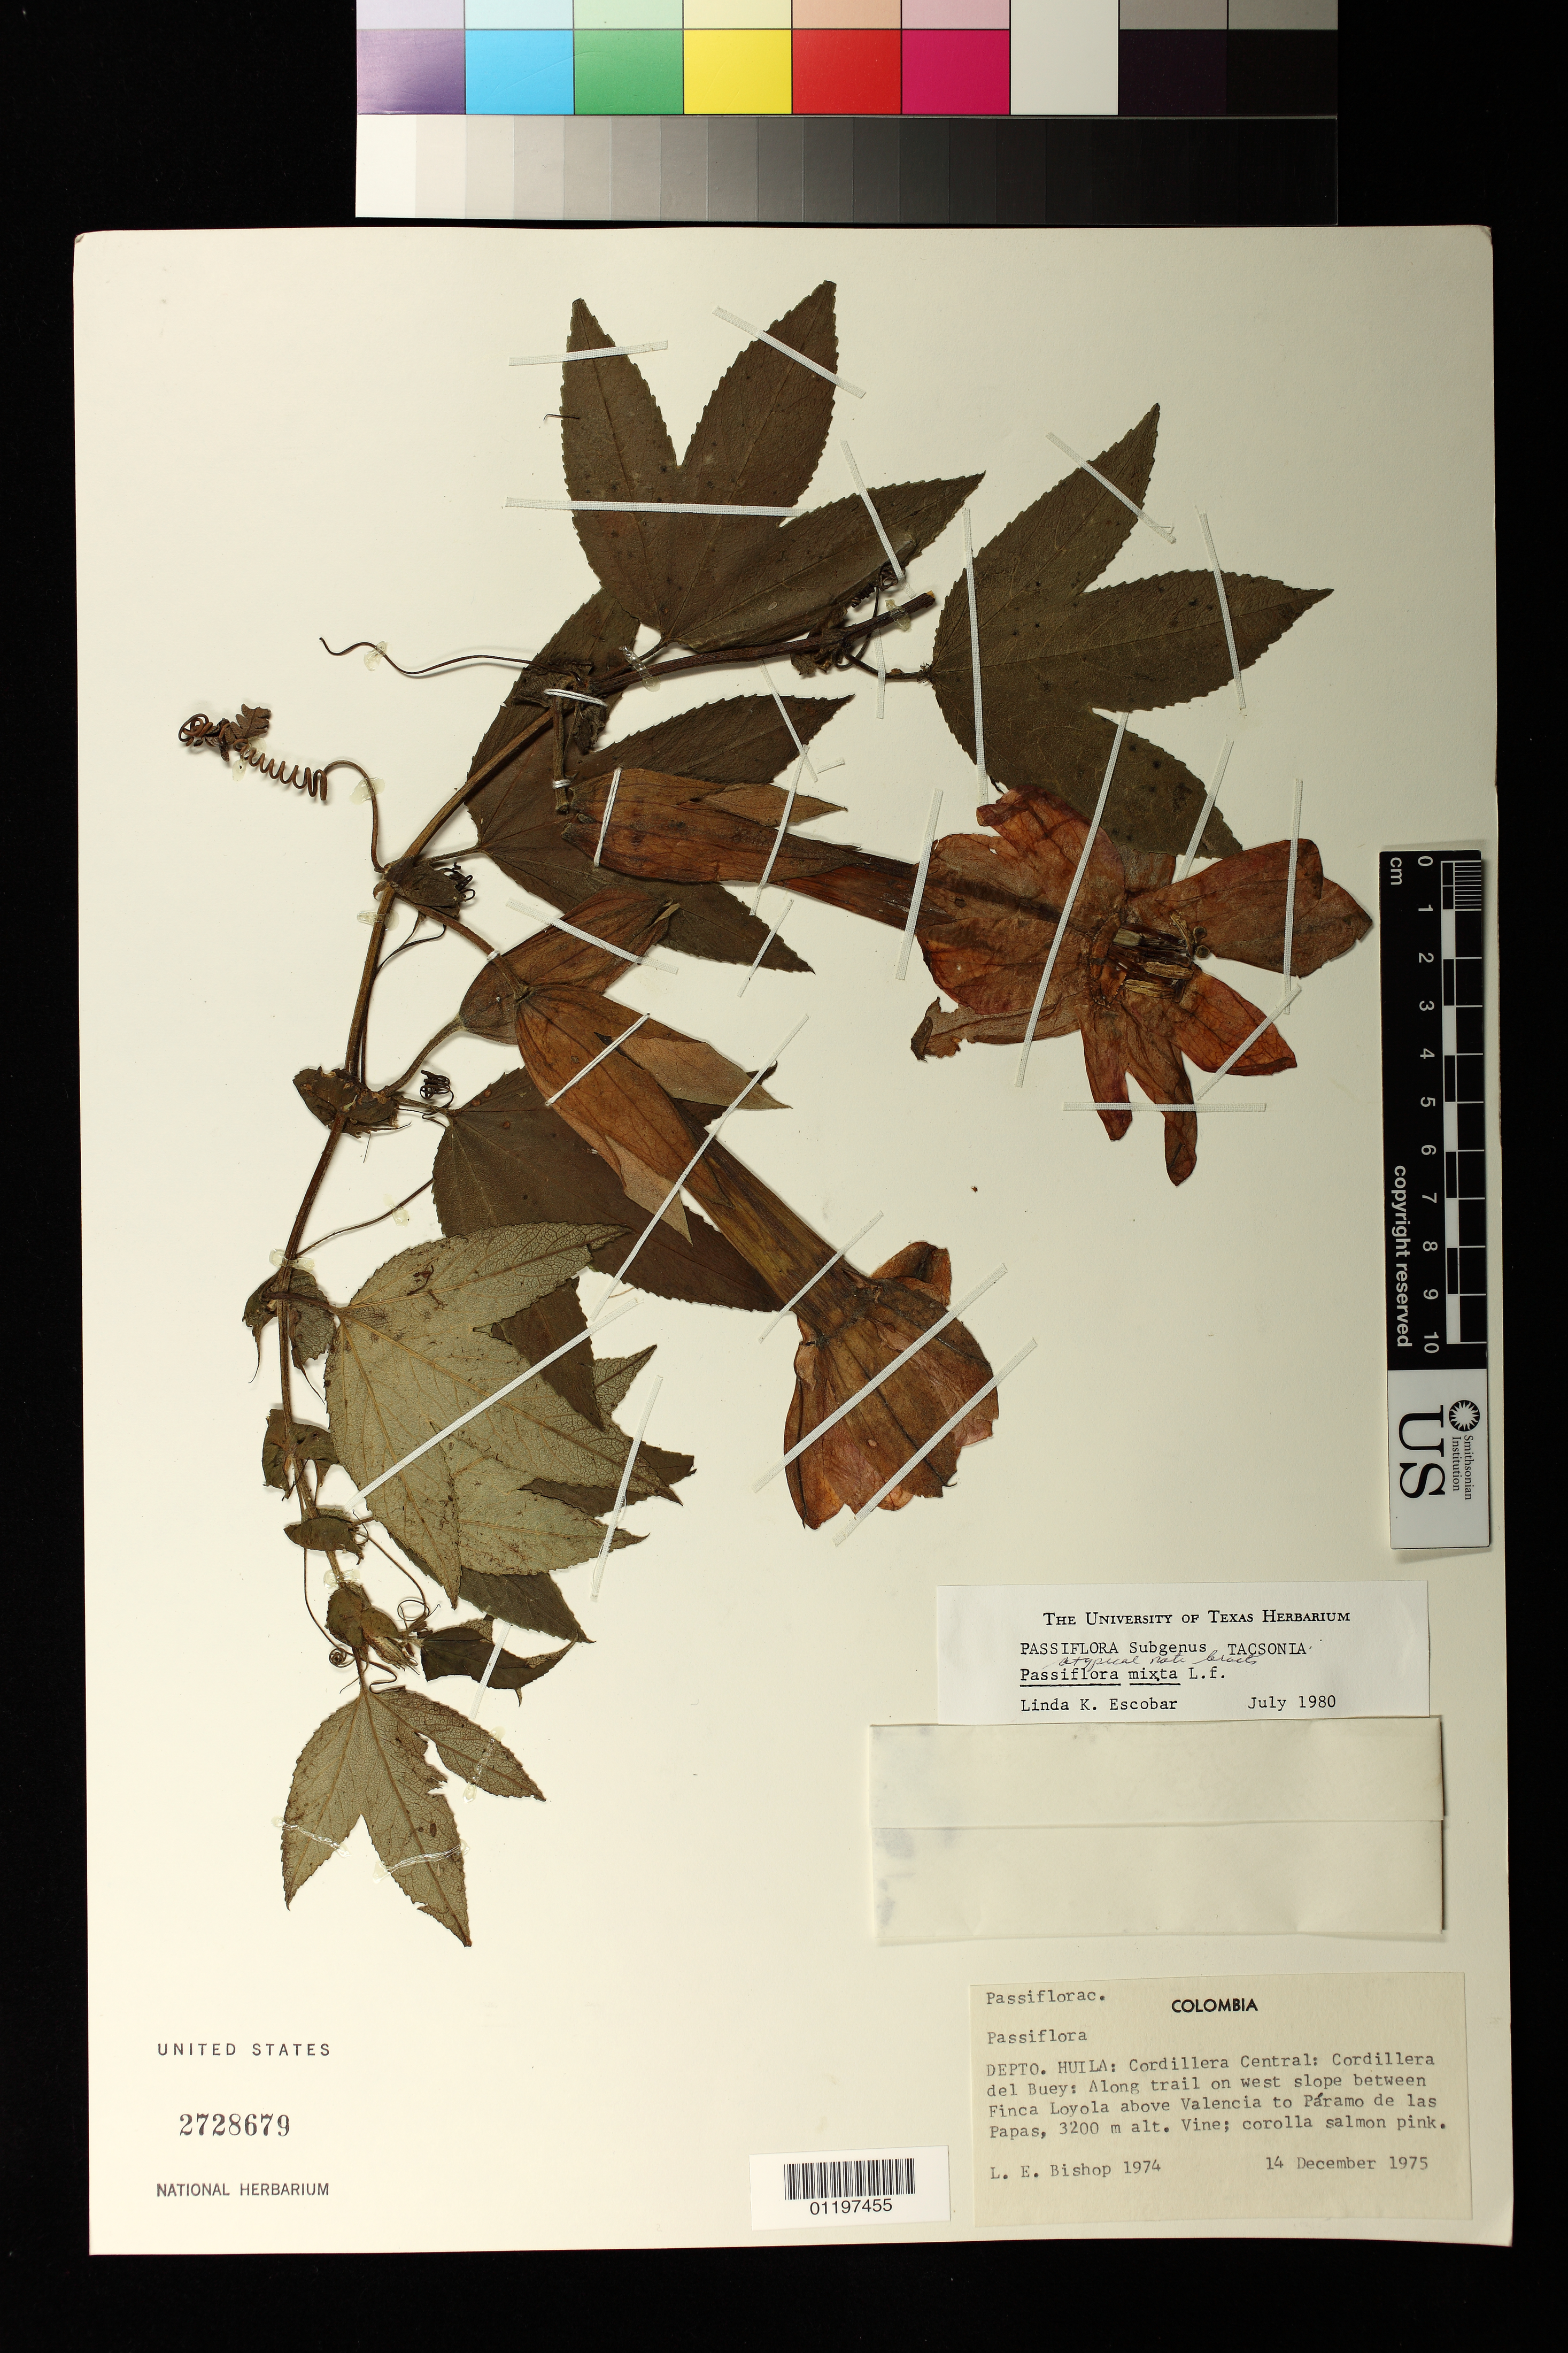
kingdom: Plantae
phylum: Tracheophyta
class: Magnoliopsida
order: Malpighiales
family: Passifloraceae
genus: Passiflora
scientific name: Passiflora mixta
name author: L. f.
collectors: L. E. Bishop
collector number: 1974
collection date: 1975-12-14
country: Colombia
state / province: Huila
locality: Cordillera Central: Cordillera del Buey: Along trail on west slope between Finca Loyola above Valencia to Paramo de las Papas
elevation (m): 3200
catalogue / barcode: US 2728679